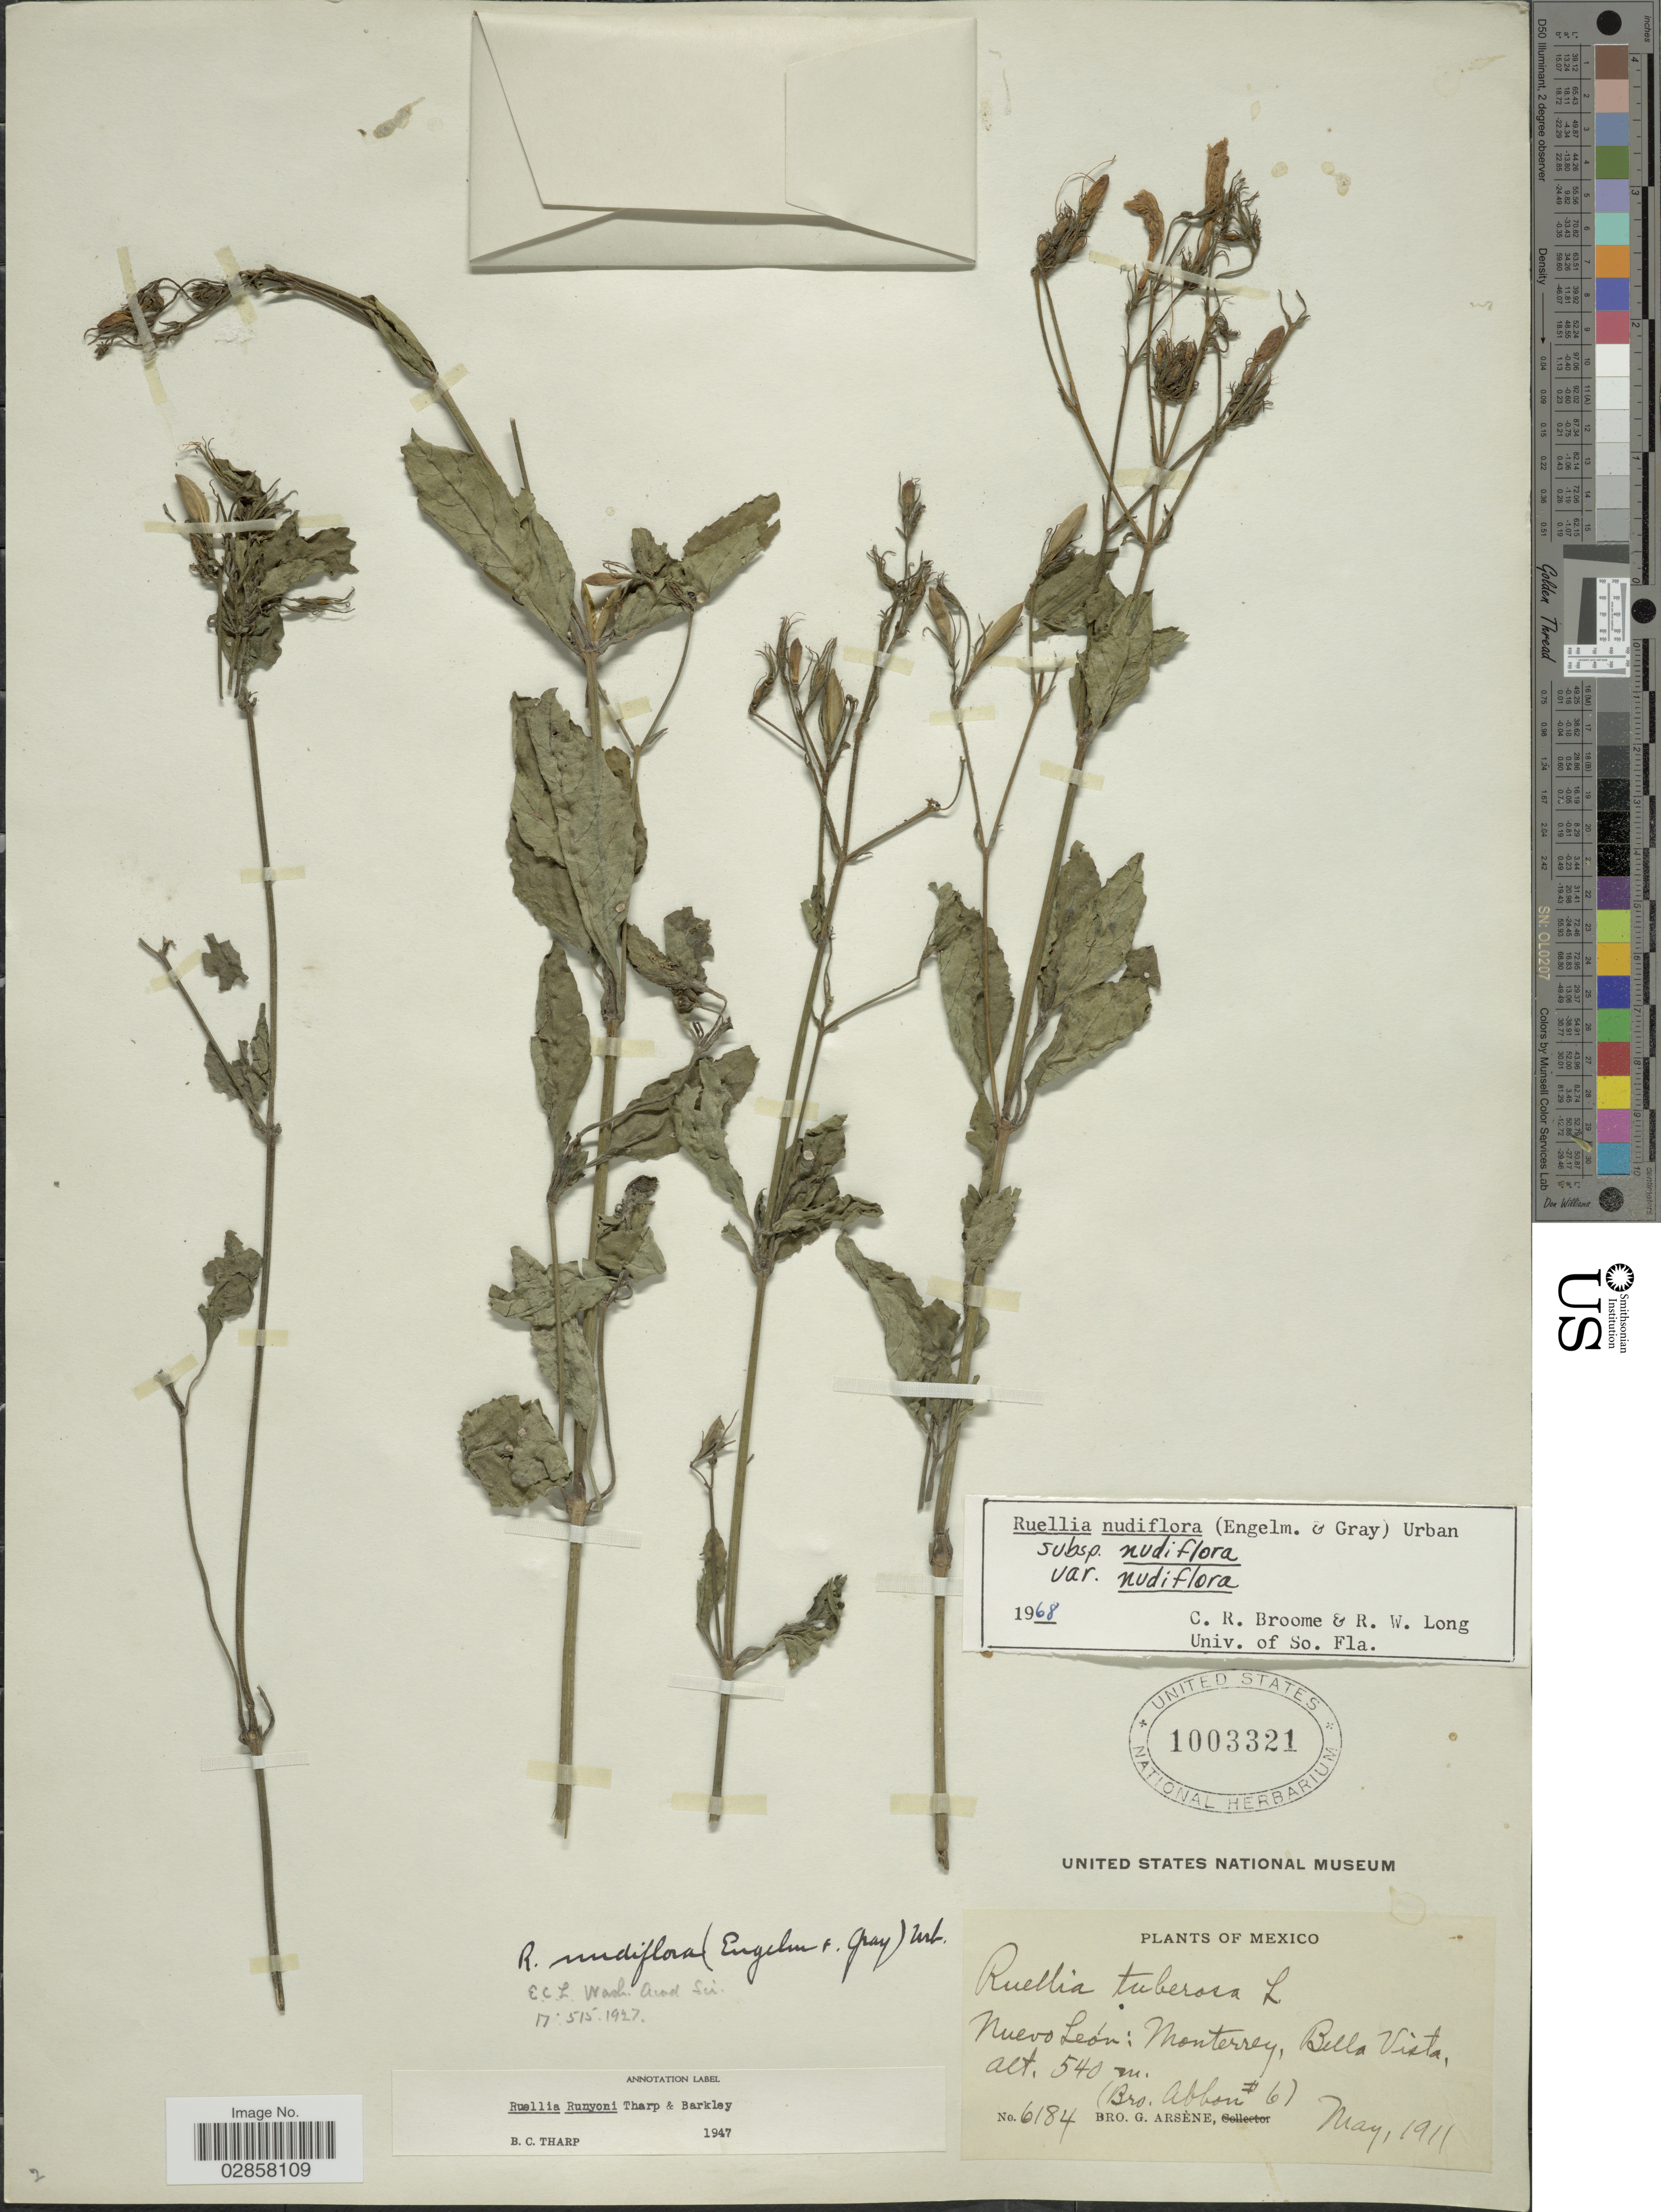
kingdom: Plantae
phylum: Tracheophyta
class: Magnoliopsida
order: Lamiales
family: Acanthaceae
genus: Ruellia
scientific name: Ruellia runyonii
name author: Tharp & F.A. Barkley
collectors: Bro. Abbon & Bro. G. Arsène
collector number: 6184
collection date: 1911-05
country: Mexico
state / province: Nuevo León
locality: Monterrey, Bella Vista.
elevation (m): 540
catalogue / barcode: US 1003321